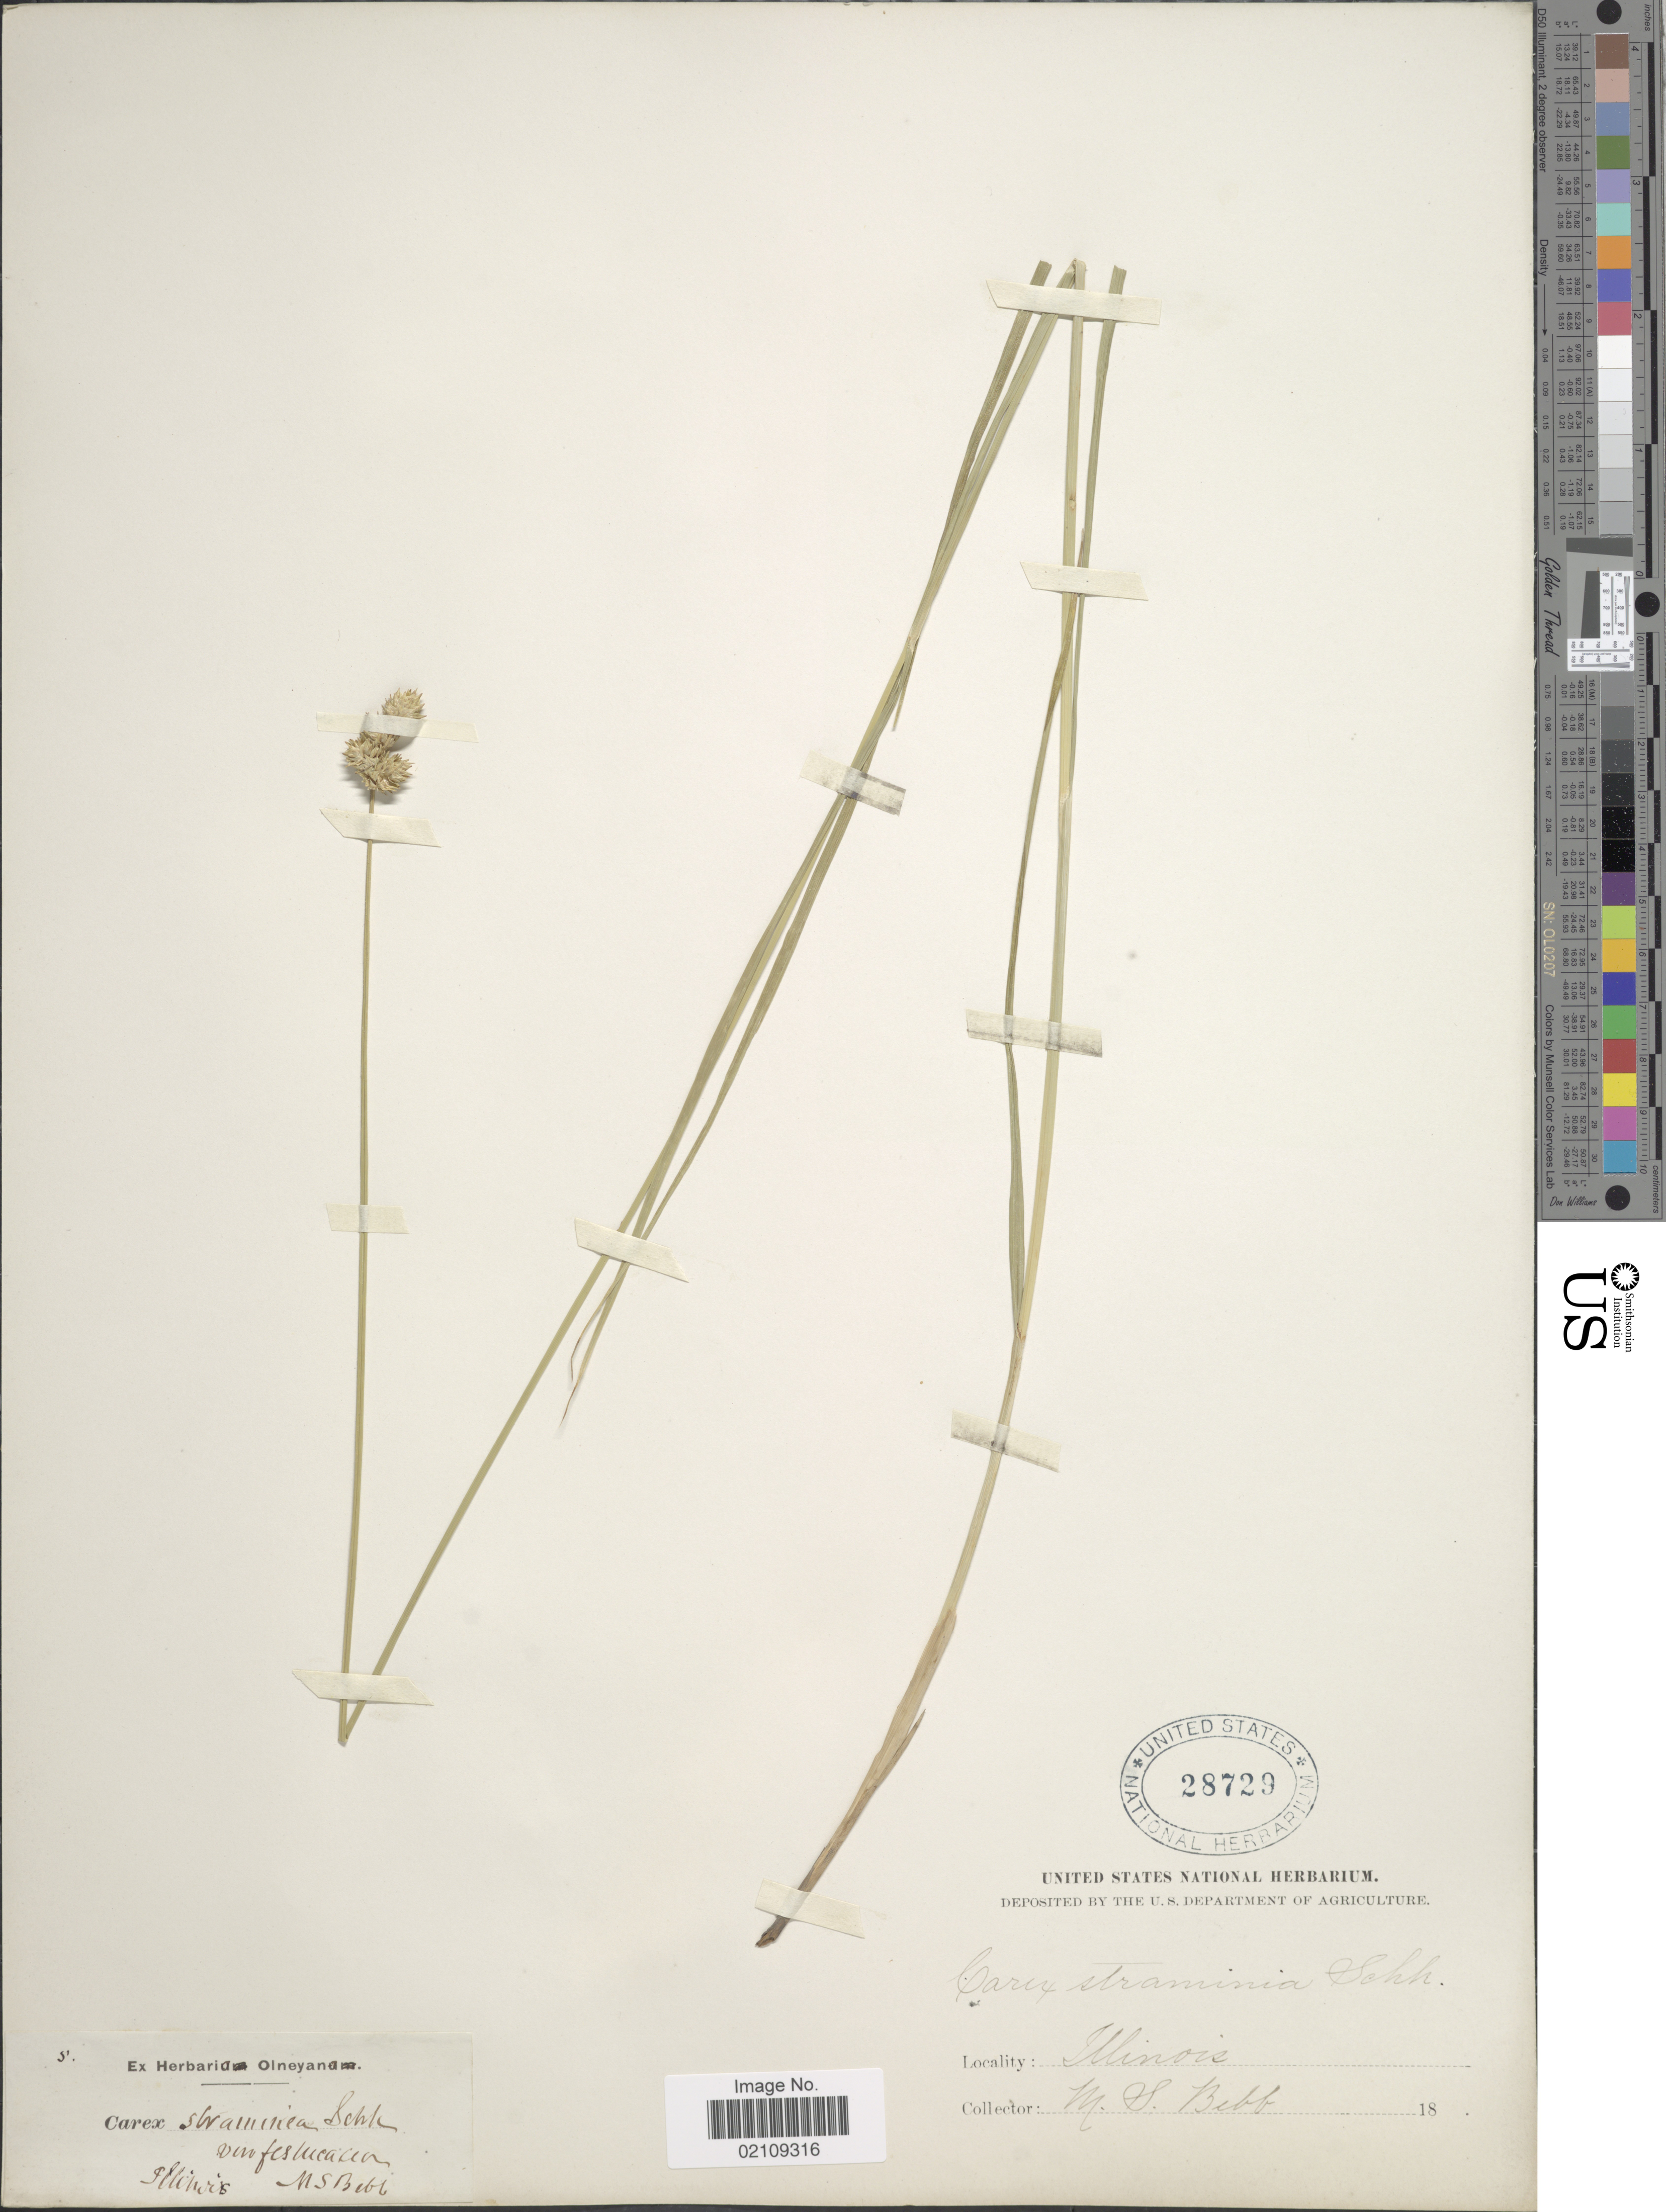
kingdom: Plantae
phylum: Tracheophyta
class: Liliopsida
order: Poales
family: Cyperaceae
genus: Carex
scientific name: Carex festucacea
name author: Willd.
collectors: M. Bebb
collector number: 5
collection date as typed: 18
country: United States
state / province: Illinois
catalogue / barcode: US 28729